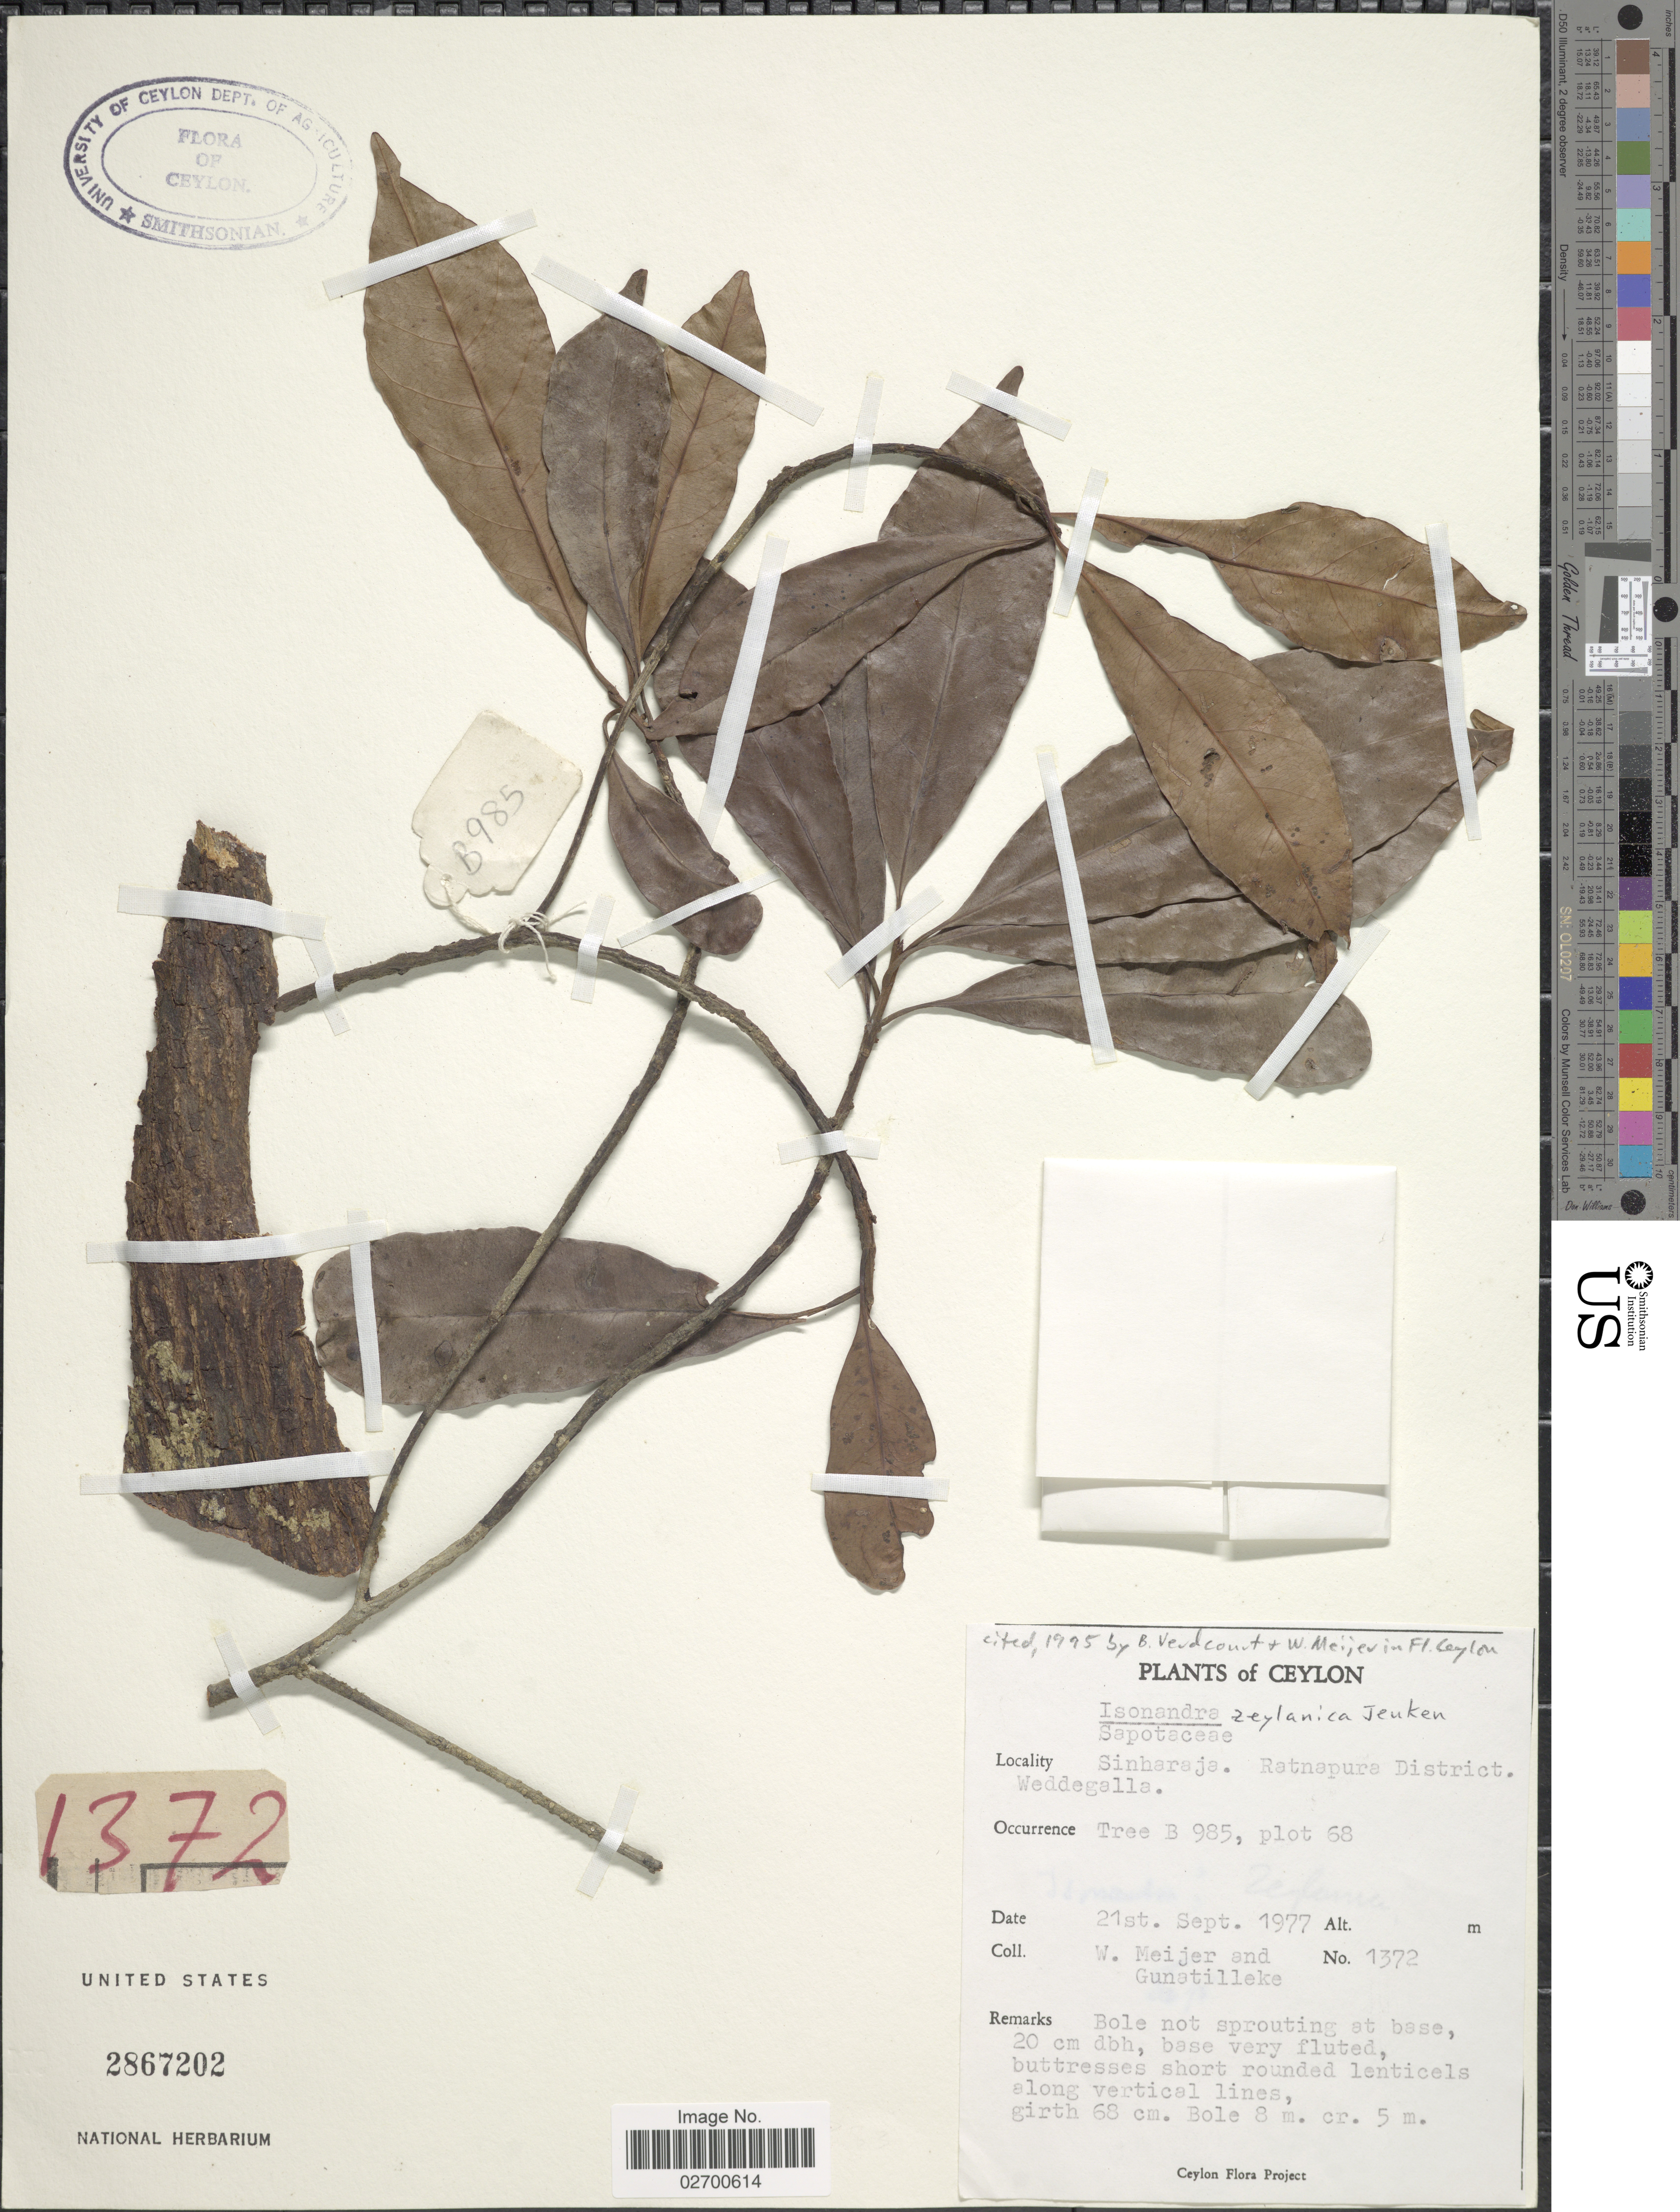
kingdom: Plantae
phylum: Tracheophyta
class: Magnoliopsida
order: Ericales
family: Sapotaceae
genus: Isonandra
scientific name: Isonandra zeylanica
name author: Jeuken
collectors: W. Meijer & -- Gunatilleke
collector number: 1372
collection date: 1977-09-21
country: Sri Lanka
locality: Sinharaja. Ratnapura District. Weddegalla. Tree B 985, plot 68. Ceylon.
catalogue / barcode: US 2867202